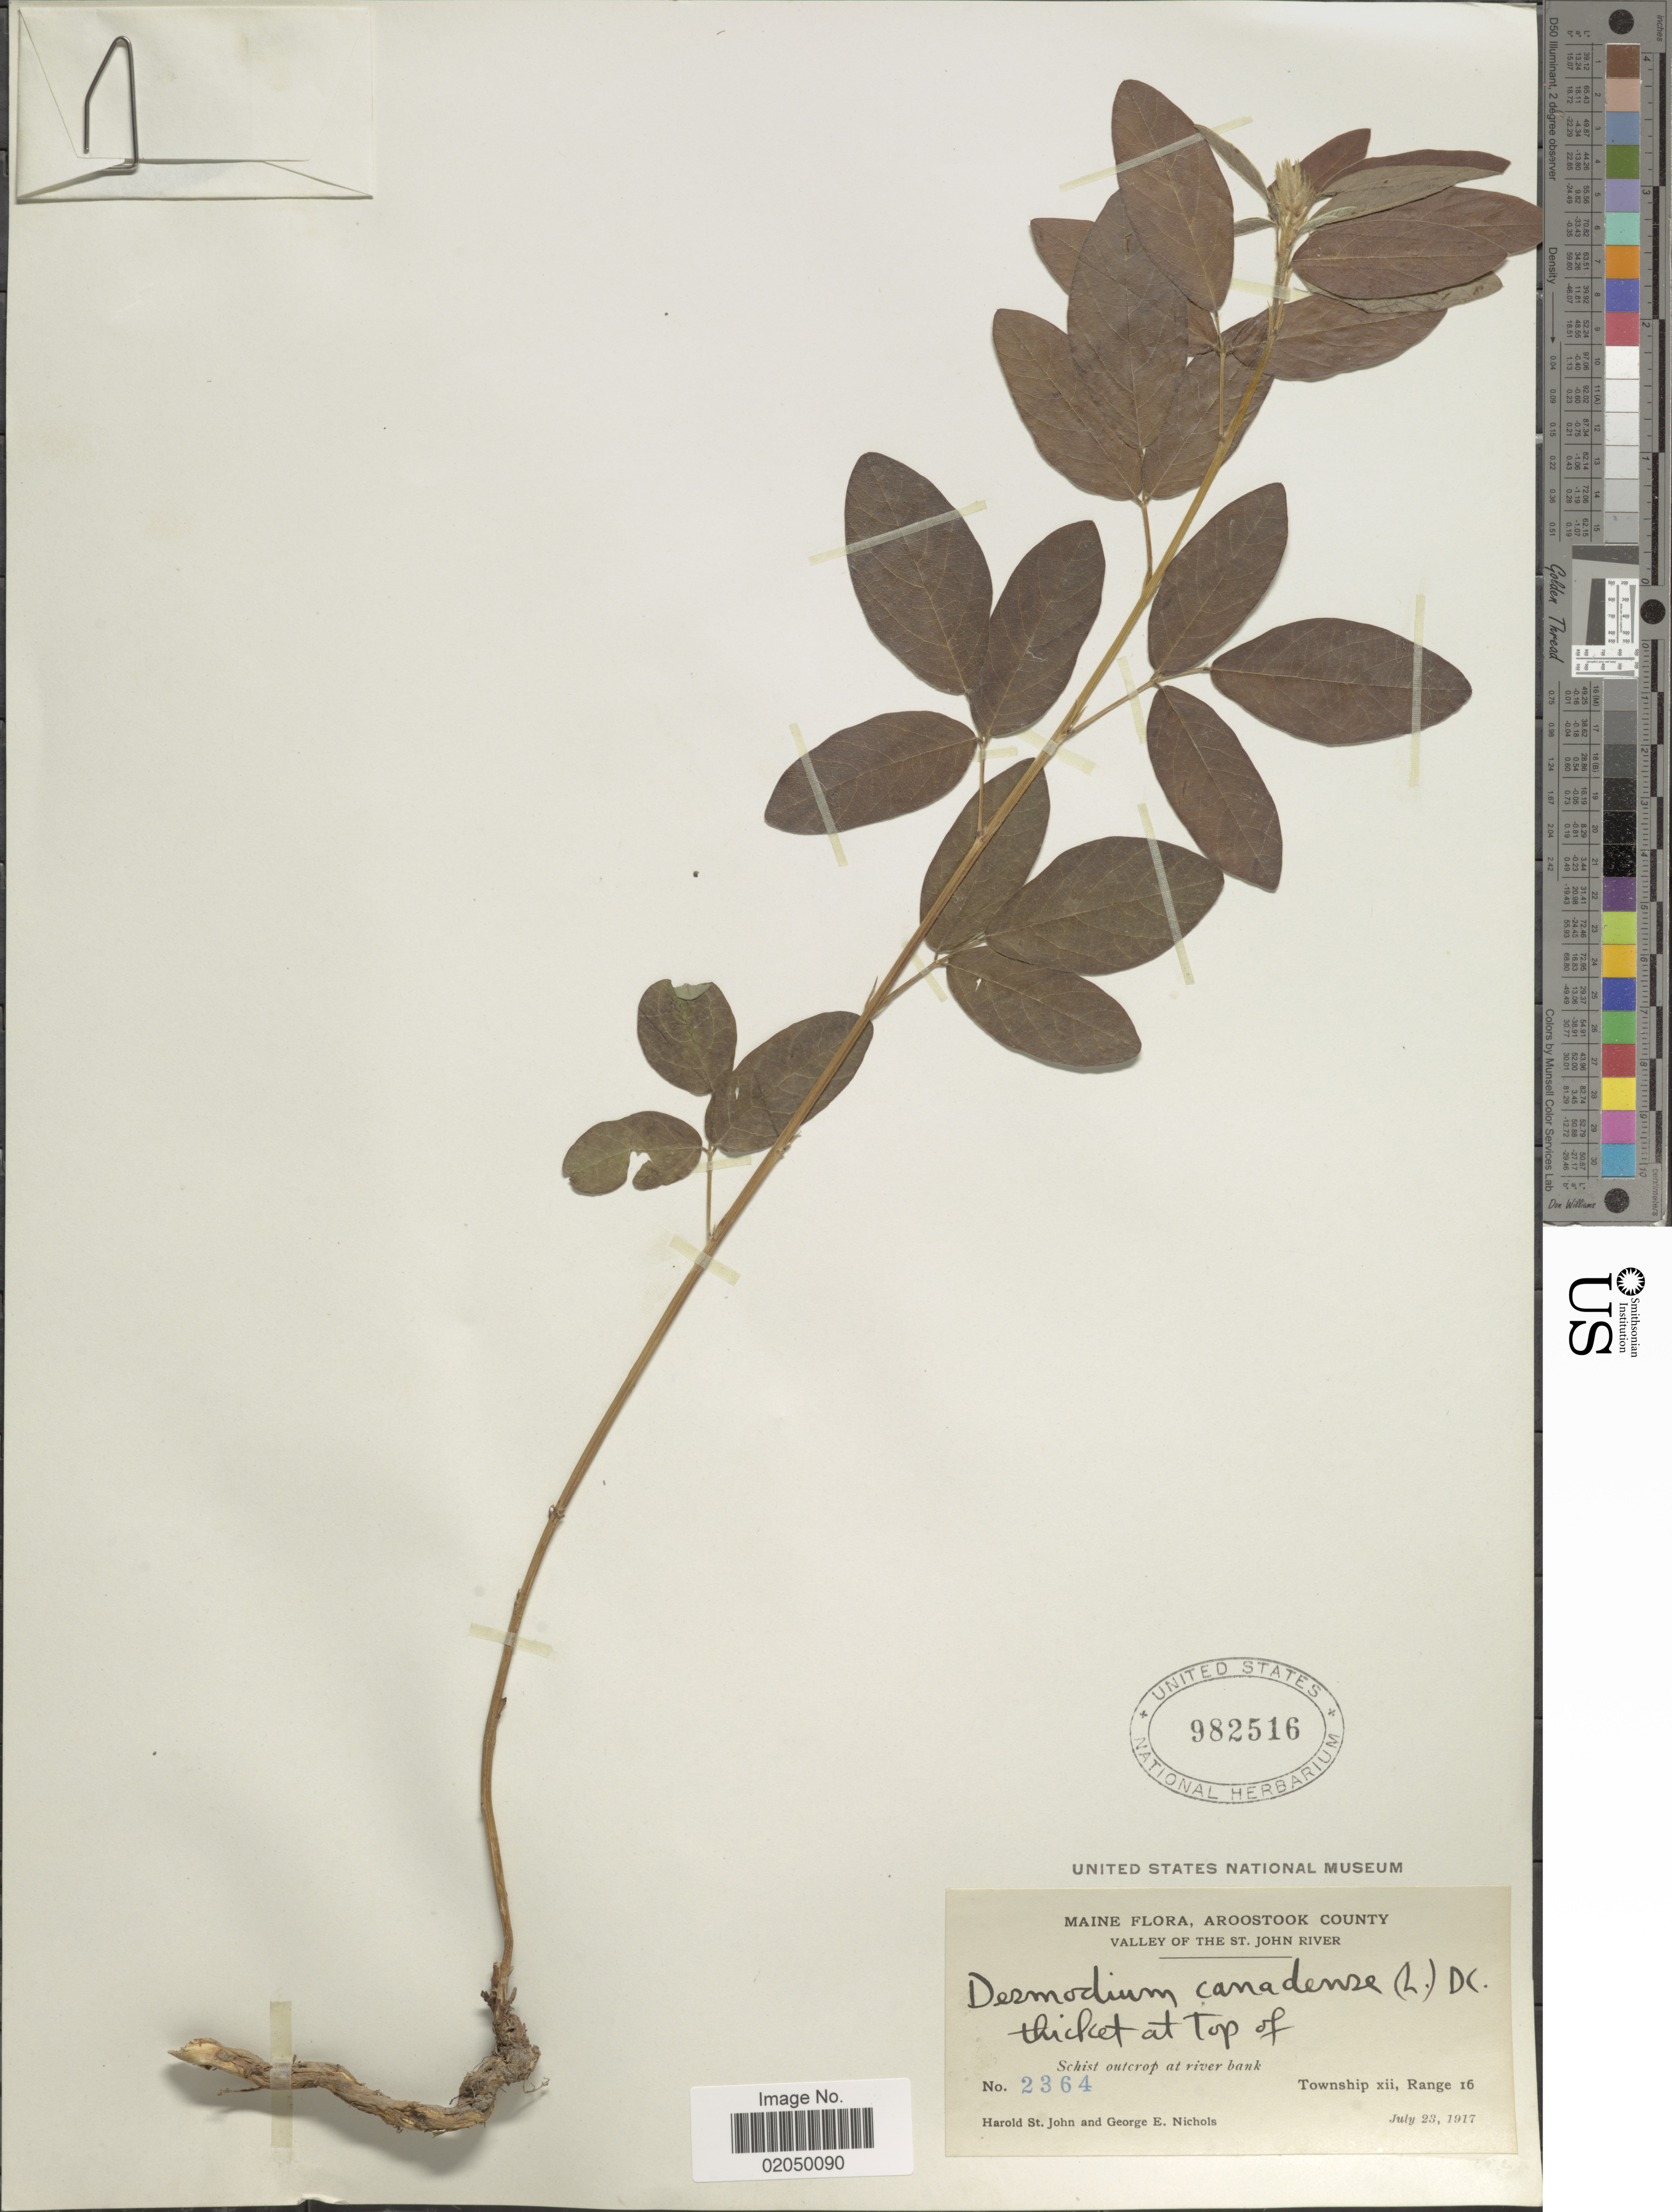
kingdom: Plantae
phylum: Tracheophyta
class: Magnoliopsida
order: Fabales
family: Fabaceae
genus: Desmodium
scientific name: Desmodium canadense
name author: (L.) DC.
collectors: H. St. John & G. E. Nichols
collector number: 2364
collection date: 1917-07-23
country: United States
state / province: Maine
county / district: Aroostook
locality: Valley of the St. John River. thicket at top of Schist outcrop at river bank. Township xii, Range 16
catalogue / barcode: US 982516